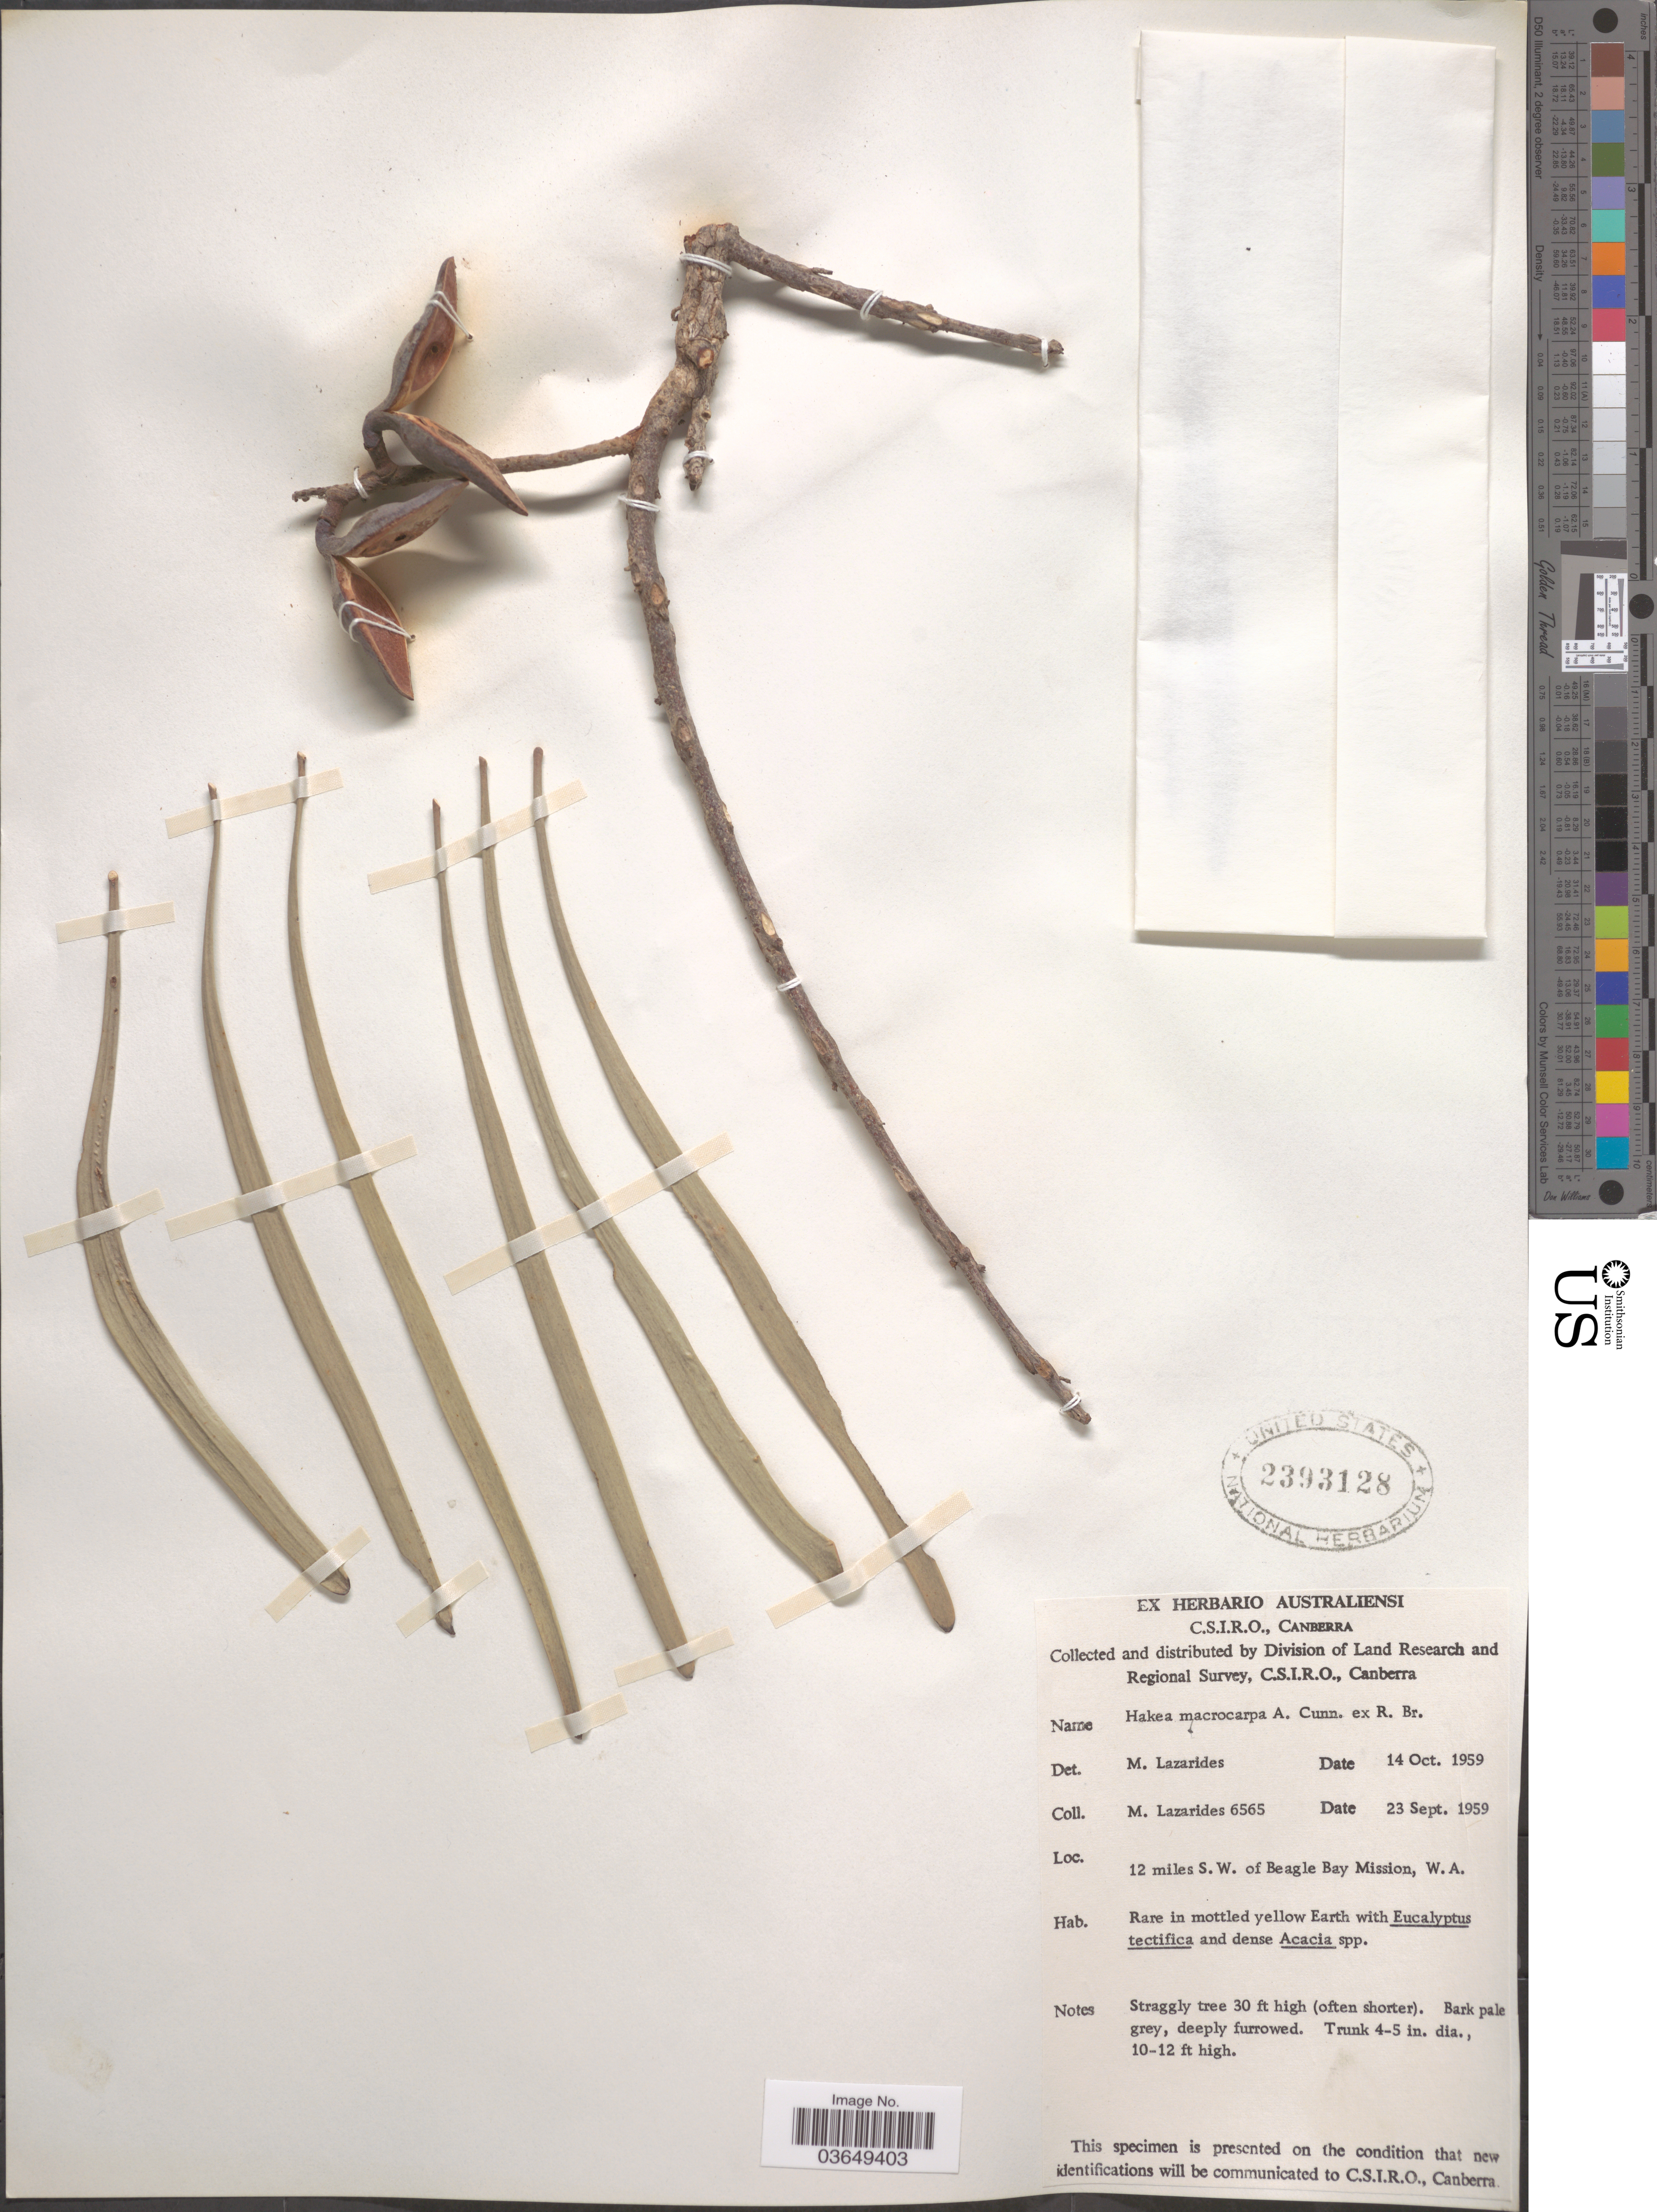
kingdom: Plantae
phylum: Tracheophyta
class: Magnoliopsida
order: Proteales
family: Proteaceae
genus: Hakea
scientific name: Hakea macrocarpa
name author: A. Cunn. ex R. Br.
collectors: M. Lazarides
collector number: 6565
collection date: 1959-09-23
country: Australia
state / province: Western Australia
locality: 12 miles S.W. of Beagle Bay Mission.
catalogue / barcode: US 2393128